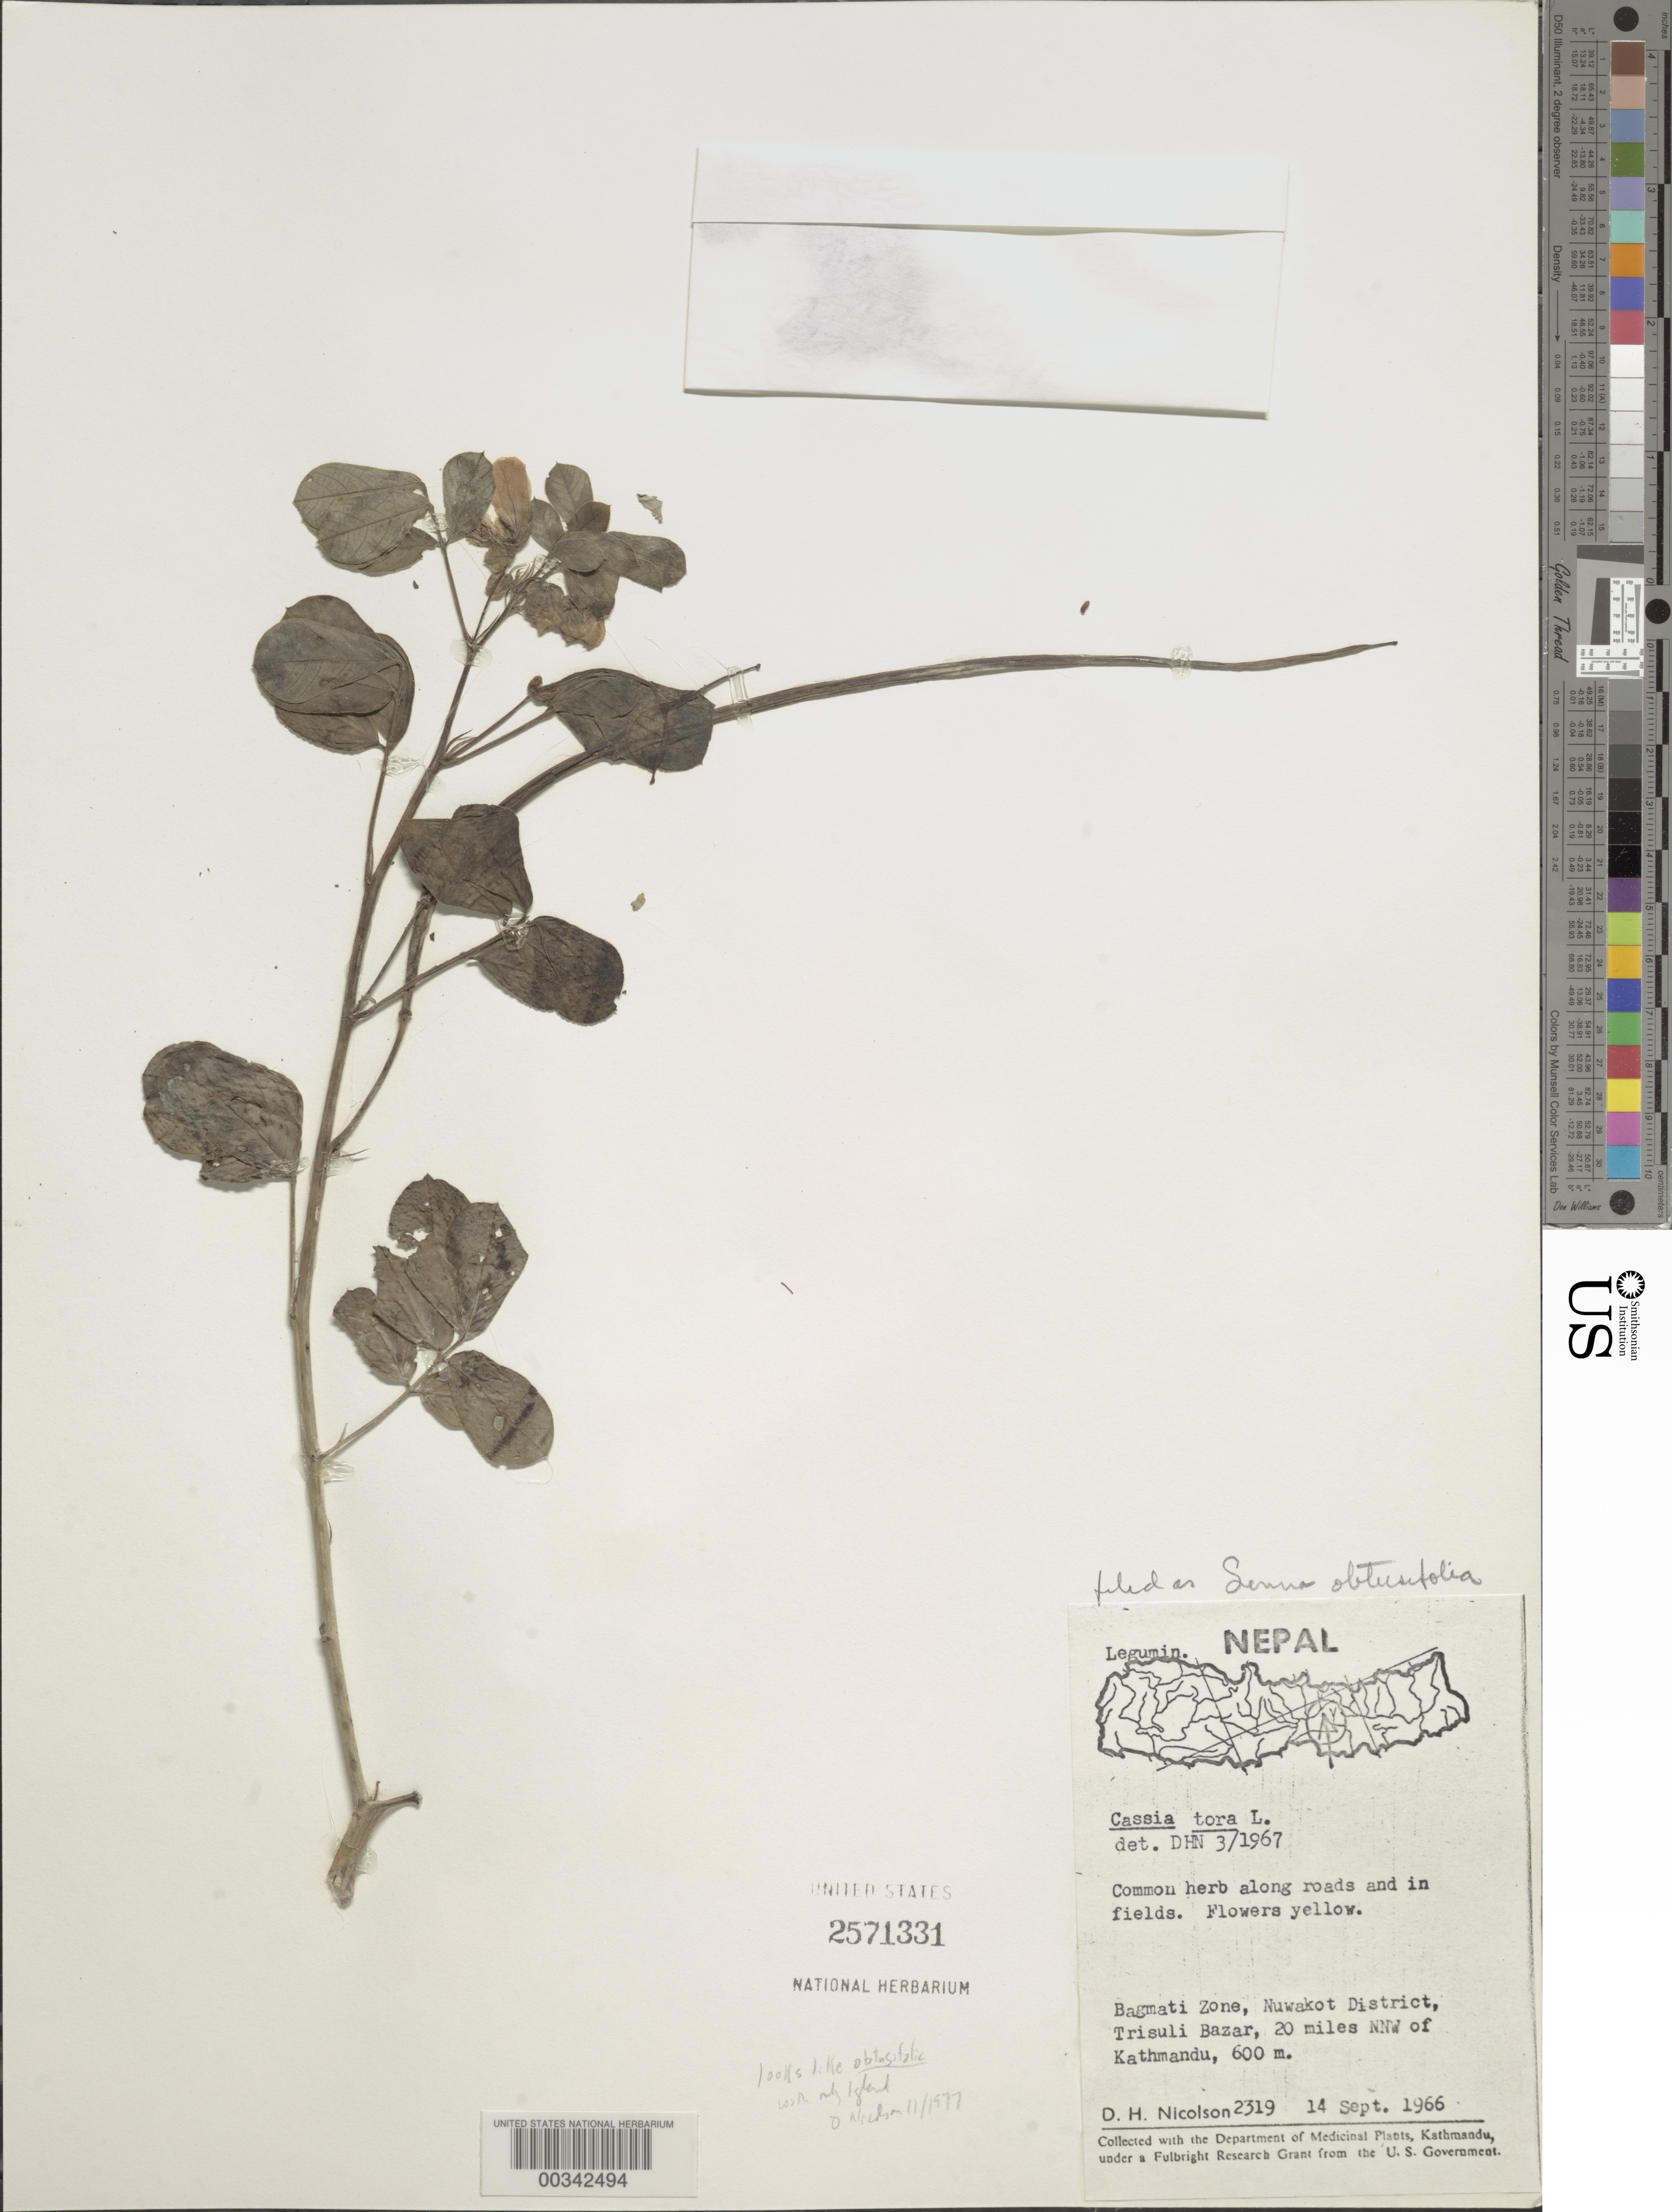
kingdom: Plantae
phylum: Tracheophyta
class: Magnoliopsida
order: Fabales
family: Fabaceae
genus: Senna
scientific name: Senna obtusifolia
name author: (L.) H.S. Irwin & Barneby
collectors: D. H. Nicolson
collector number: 2319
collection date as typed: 14 Sep 1966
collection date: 1966-09-14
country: Nepal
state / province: Bagmati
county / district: Nuwakot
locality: Trisuli Bazar, 20 mi NNW of Kathmandu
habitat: Along roads and in fields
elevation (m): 600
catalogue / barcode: US 2571331